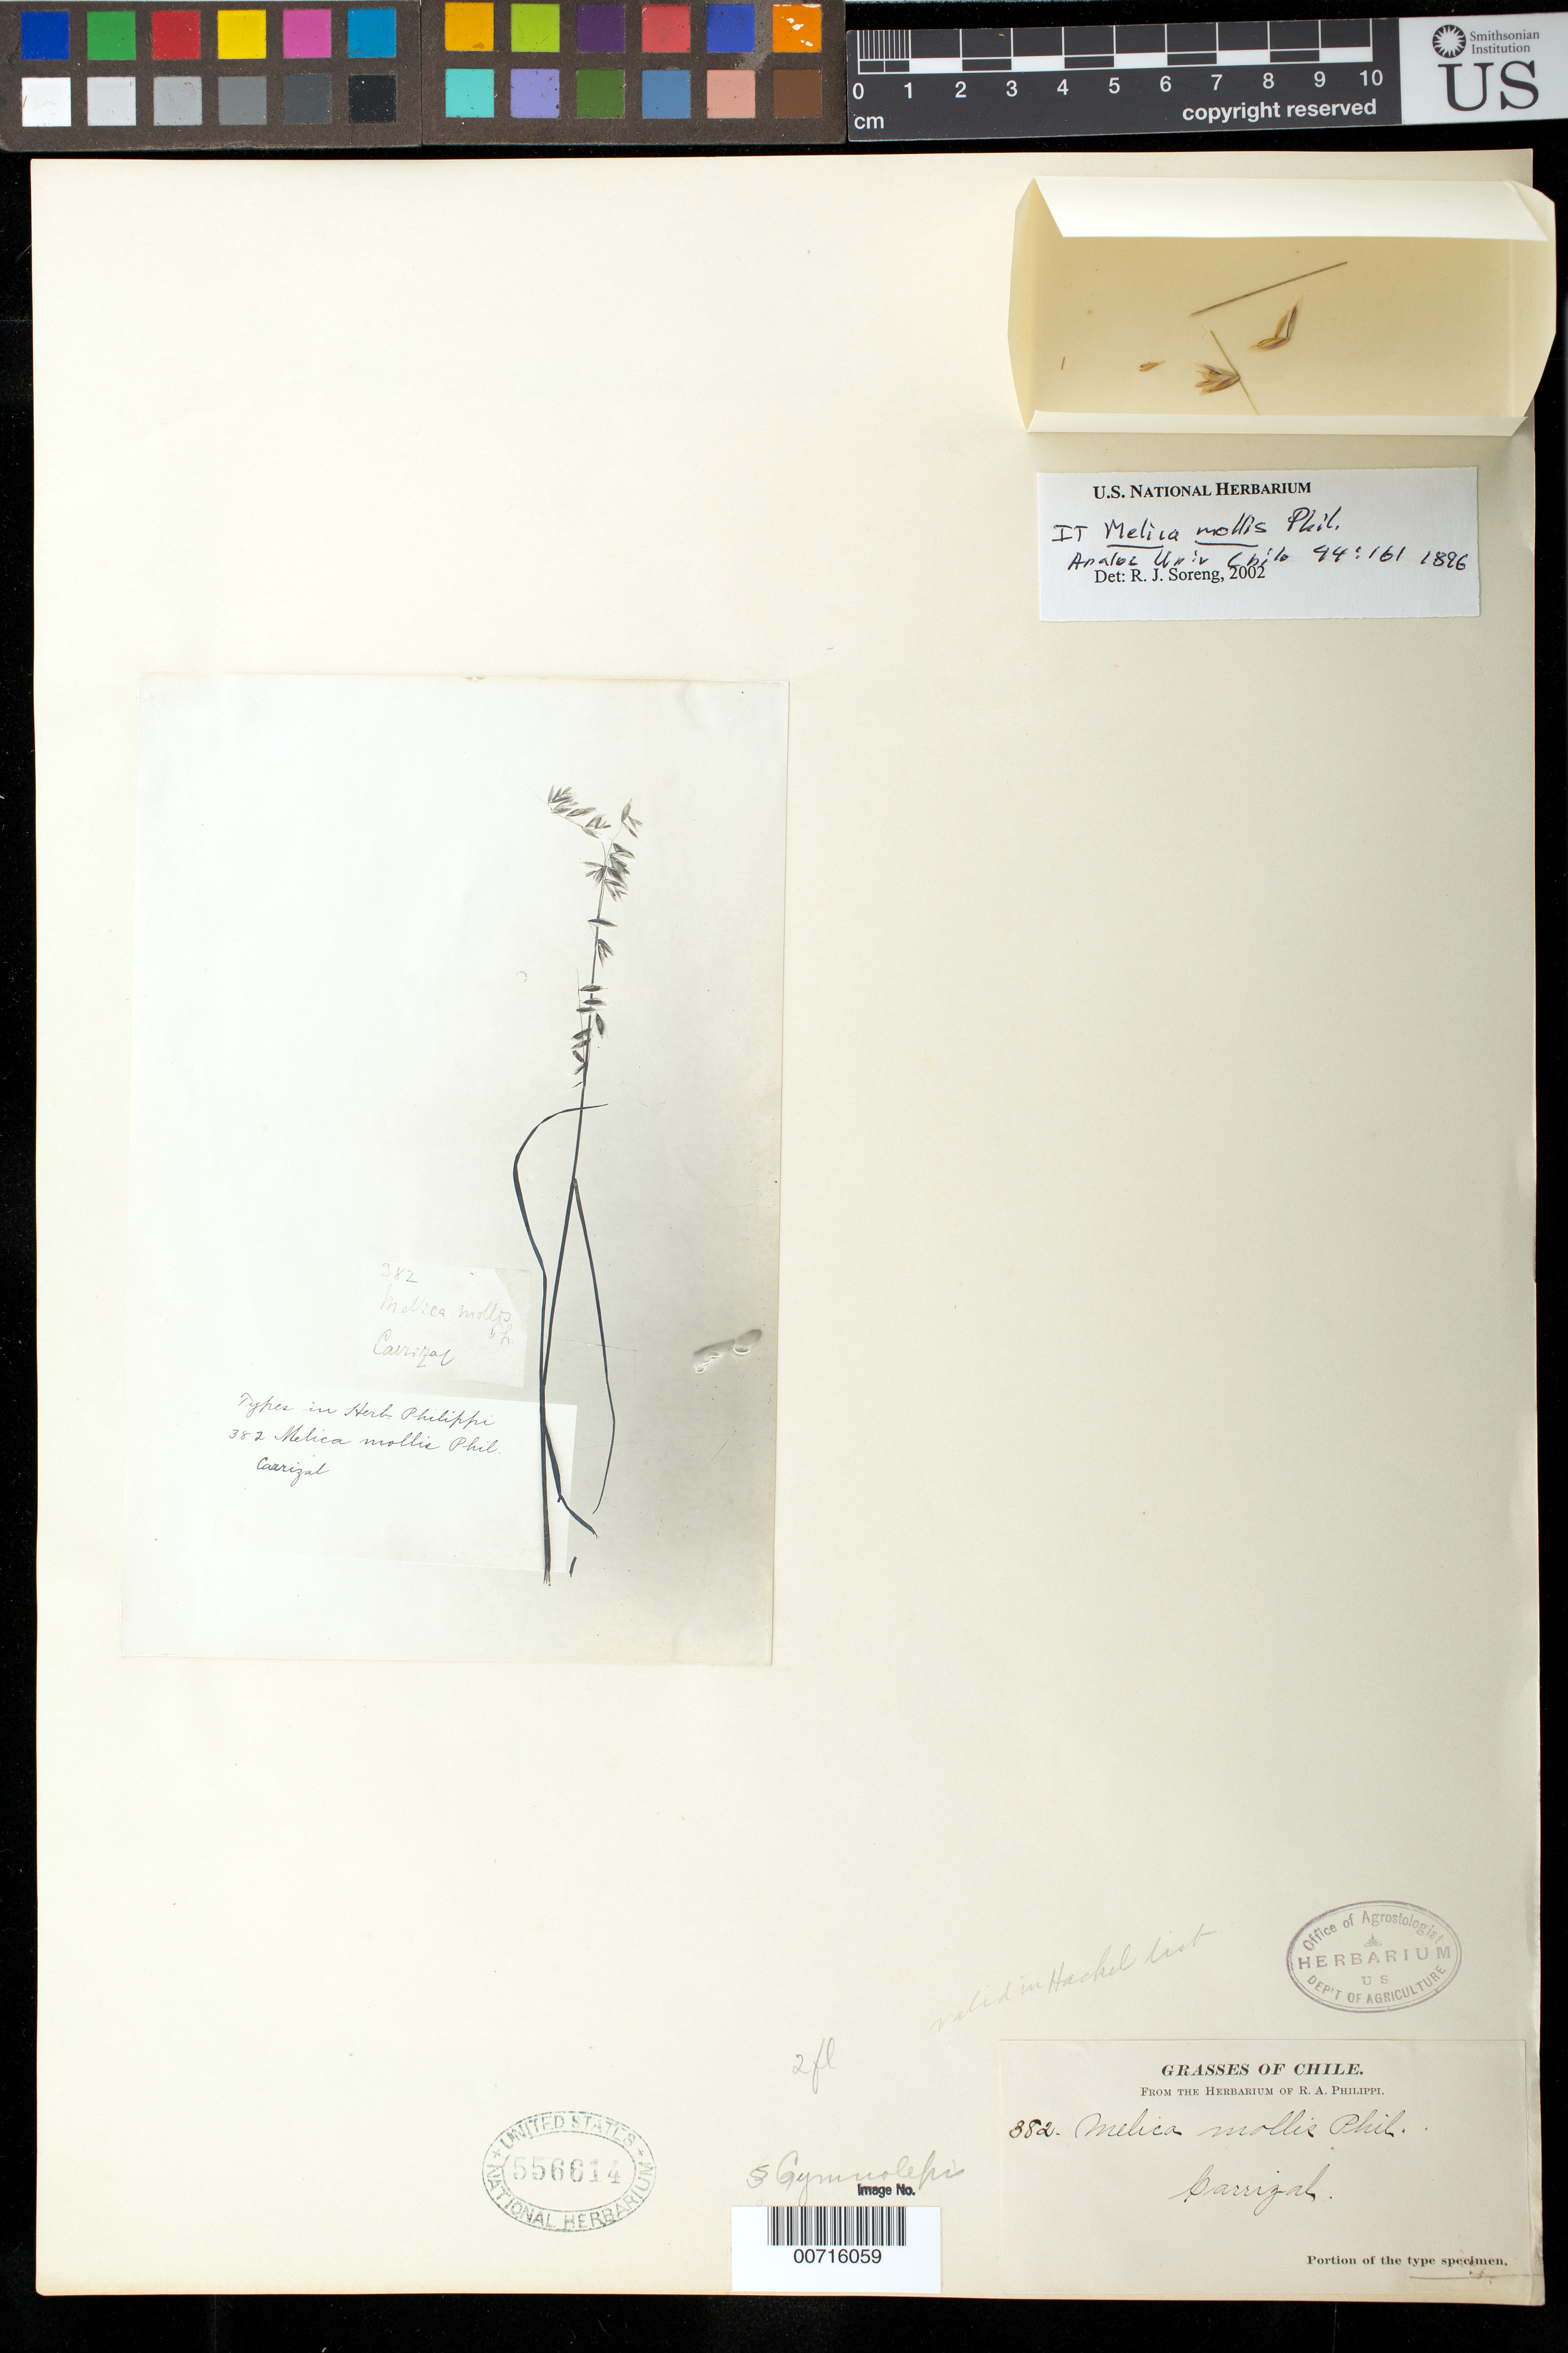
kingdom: Plantae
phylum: Tracheophyta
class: Liliopsida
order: Poales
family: Poaceae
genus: Melica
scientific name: Melica mollis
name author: Phil.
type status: Isotype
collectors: ex. herb. R.A. Philippi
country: Chile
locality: Carrizal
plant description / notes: Photograph and fragmentary material of type specimen ex herb. R.A. Philippi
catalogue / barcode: US 556614